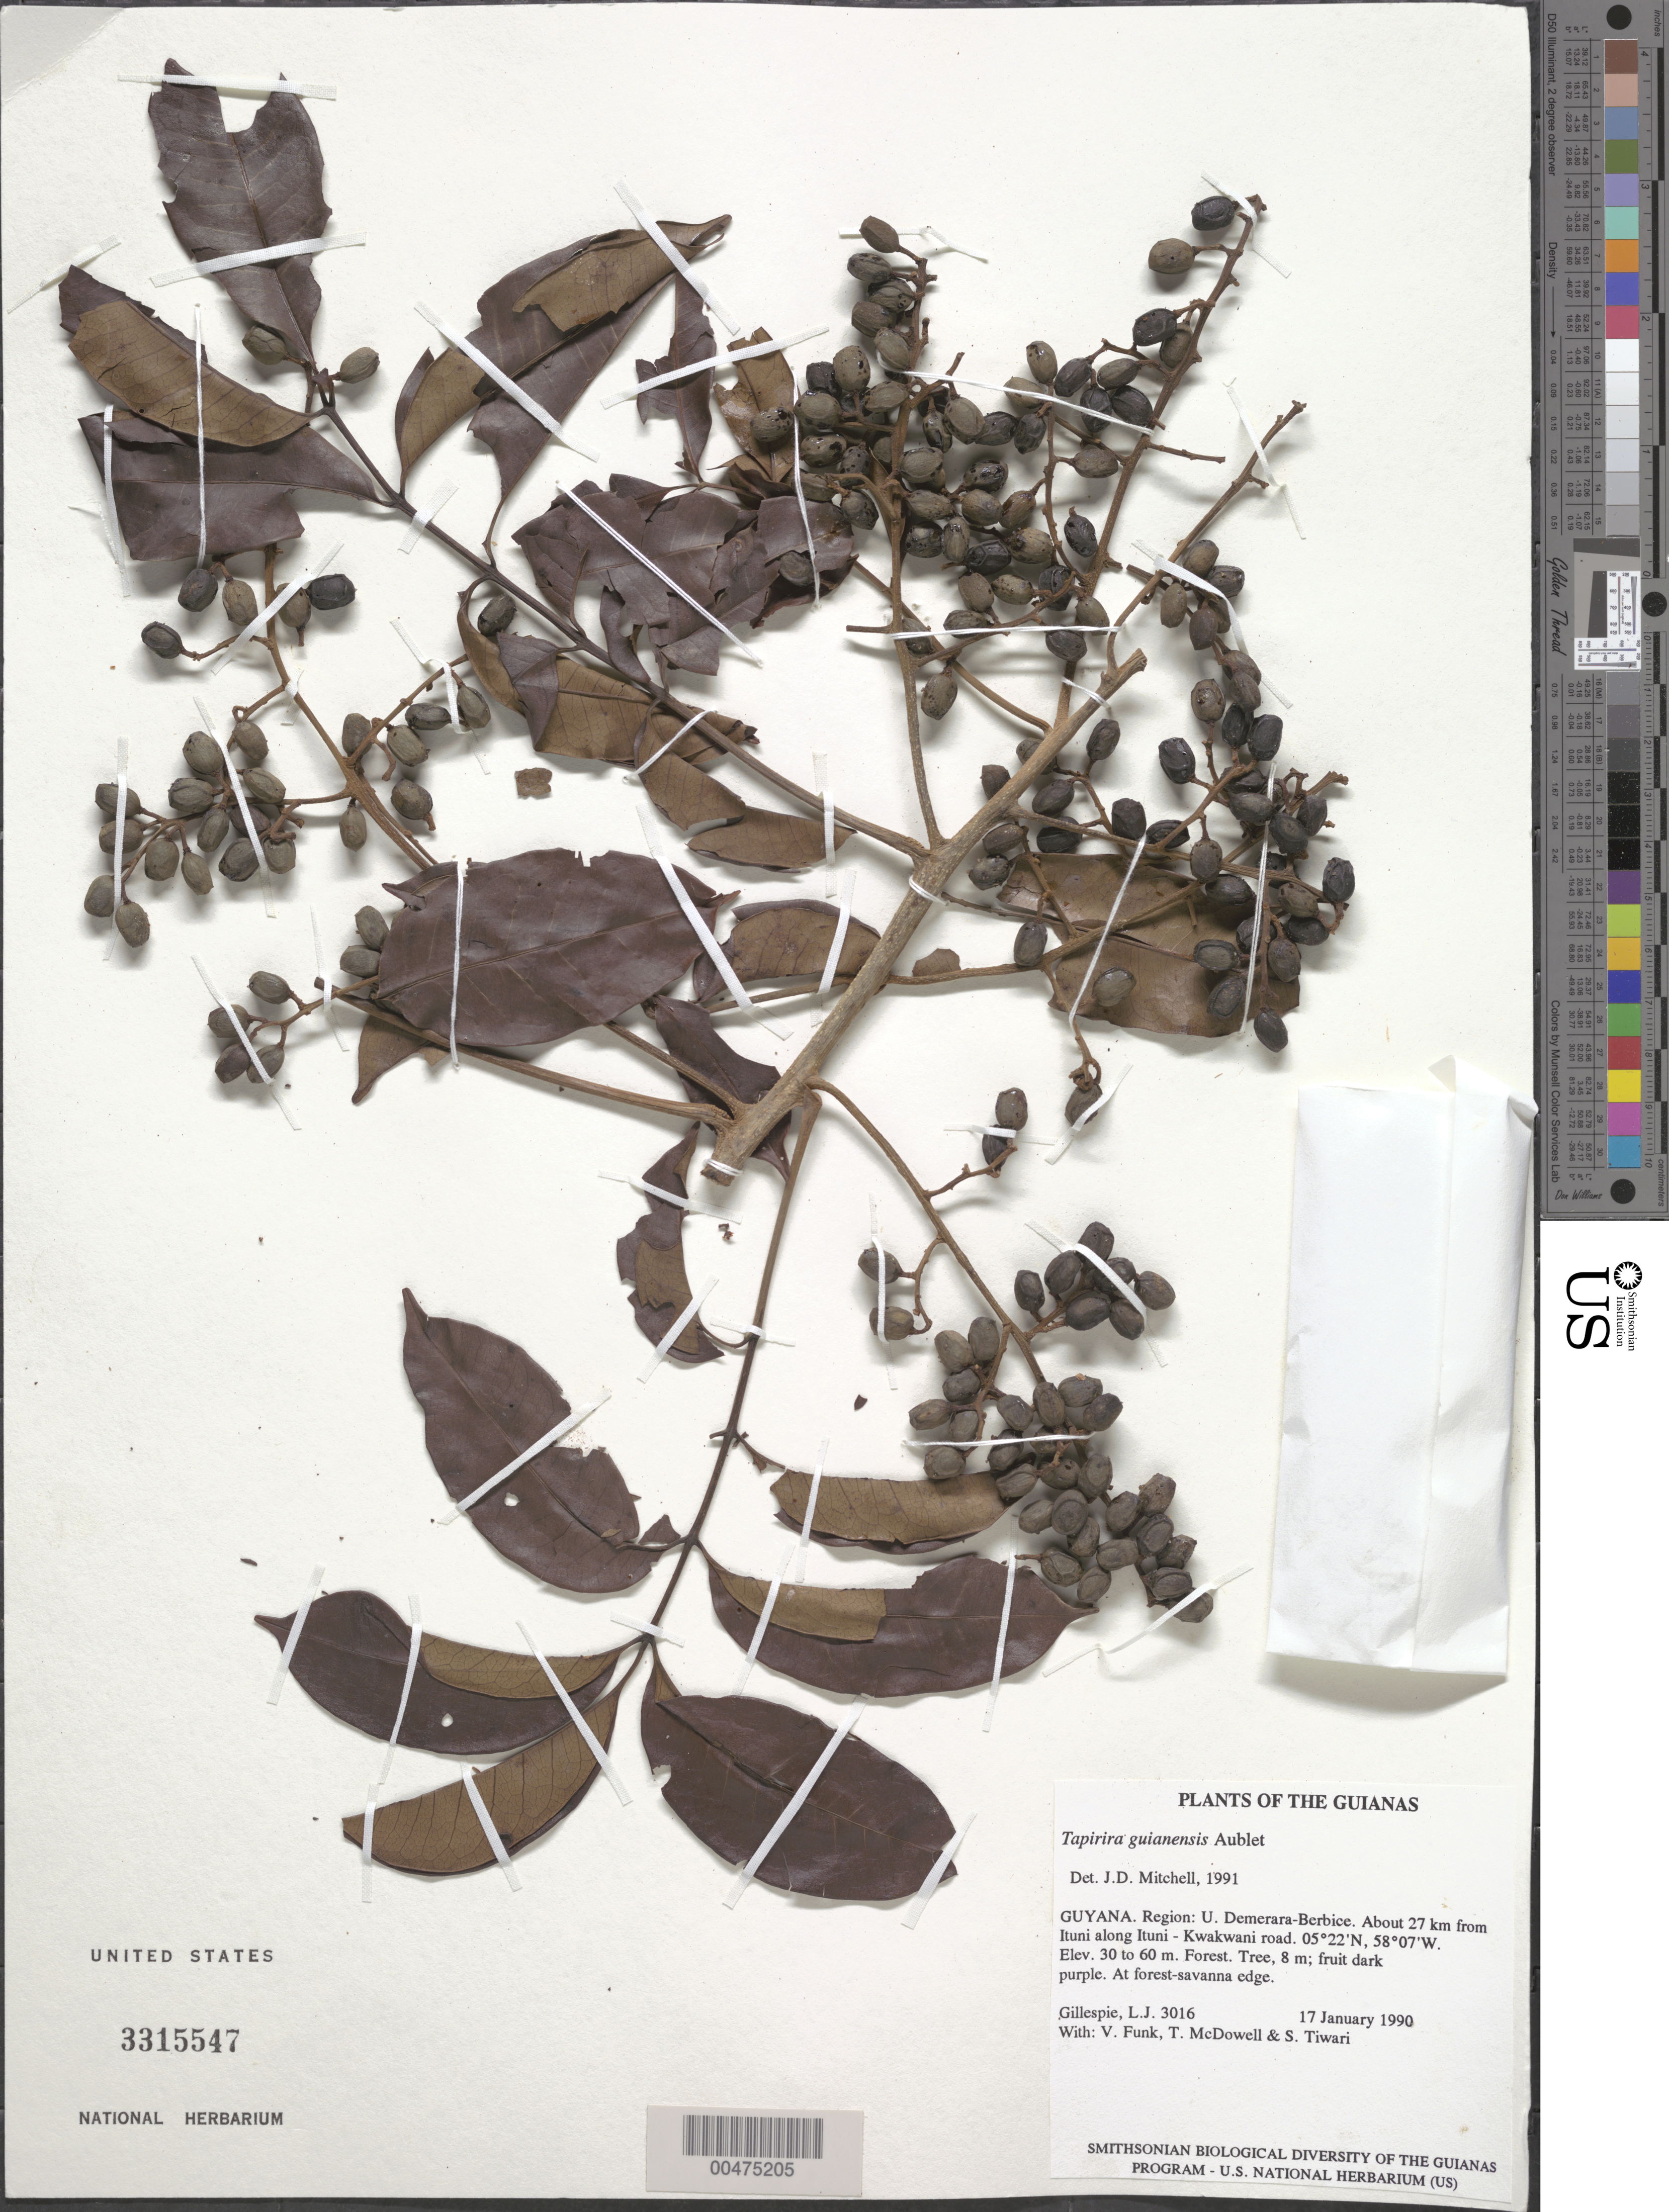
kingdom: Plantae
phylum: Tracheophyta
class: Magnoliopsida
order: Sapindales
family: Anacardiaceae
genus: Tapirira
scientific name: Tapirira guianensis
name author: Aubl.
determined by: Mitchell, John D.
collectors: L. J. Gillespie, V. Funk, T. McDowell & S. Tiwari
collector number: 3016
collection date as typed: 17 January 1990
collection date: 1990-01-17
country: Guyana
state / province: U. Demerara-Berbice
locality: About 27 km from Ituni along Ituni - Kwakwani road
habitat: Forest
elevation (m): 30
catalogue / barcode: US 3315547